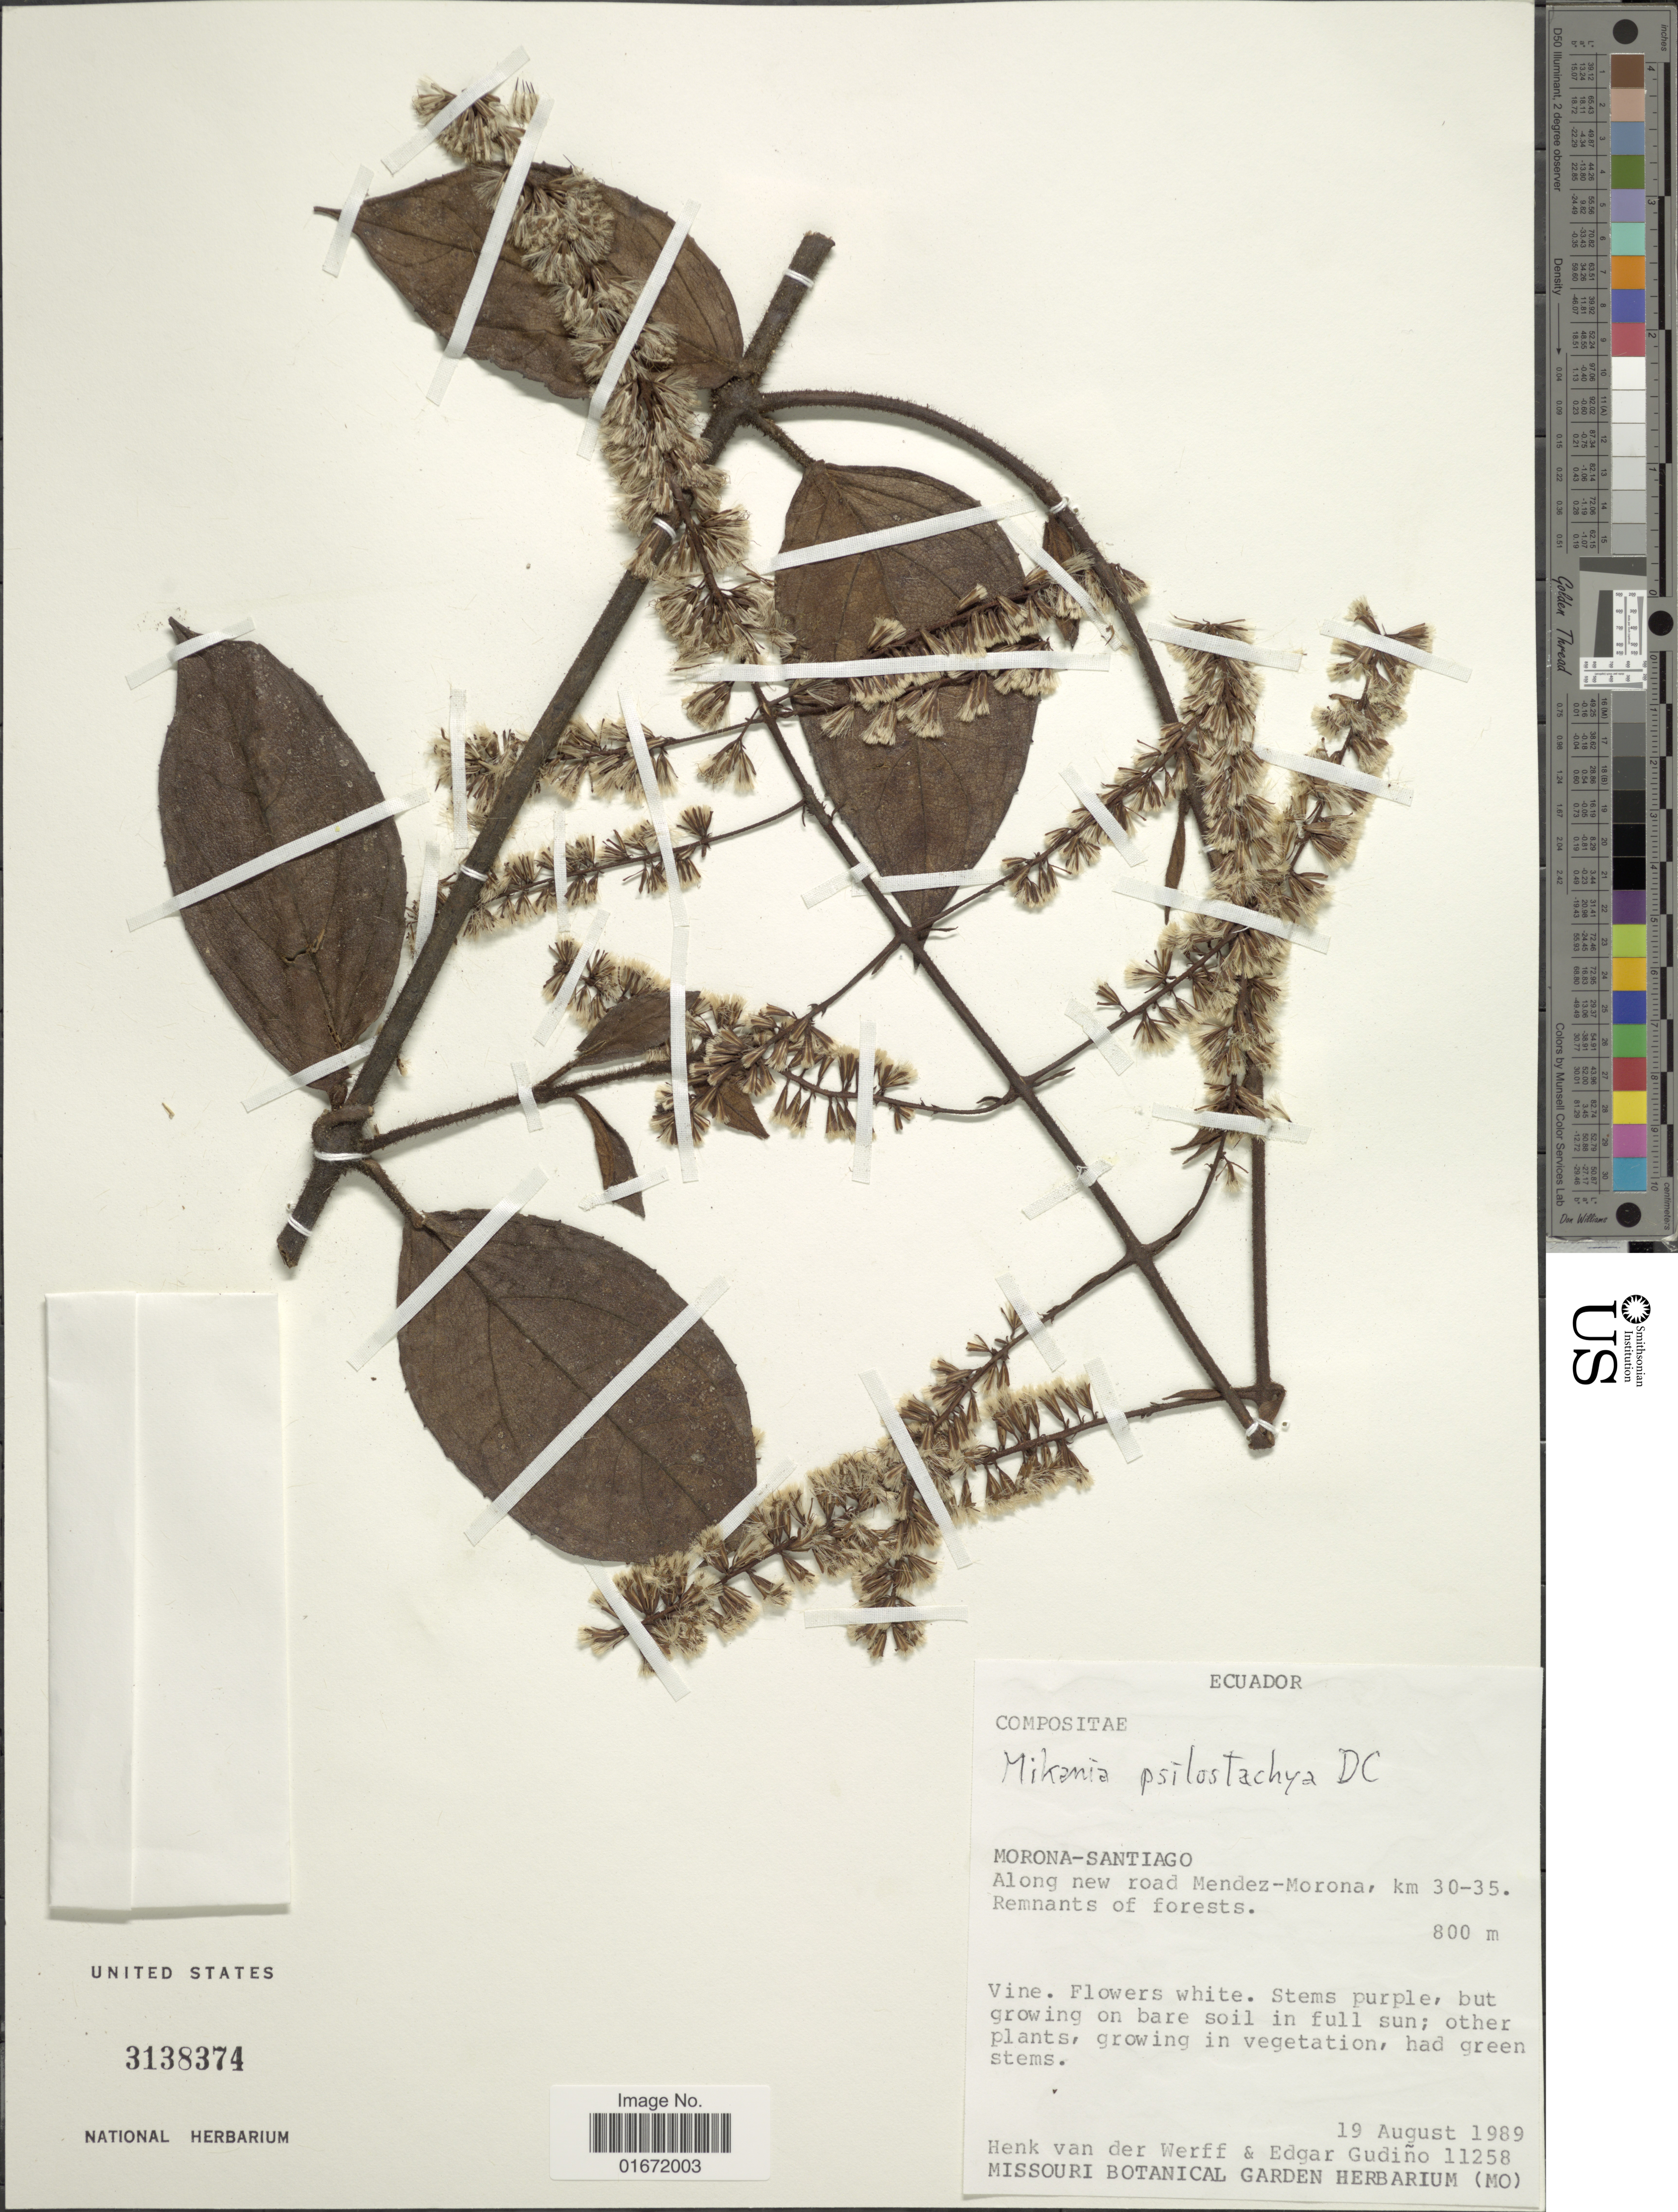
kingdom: Plantae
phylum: Tracheophyta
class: Magnoliopsida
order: Asterales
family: Asteraceae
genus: Mikania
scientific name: Mikania psilostachya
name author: DC.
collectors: H. van der Werff & E. Gudiño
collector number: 11258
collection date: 1989-08-19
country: Ecuador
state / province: Morona-Santiago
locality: Morona-Santiago. Along new road Mendez-Morona, km 30-35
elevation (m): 800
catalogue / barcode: US 3138374